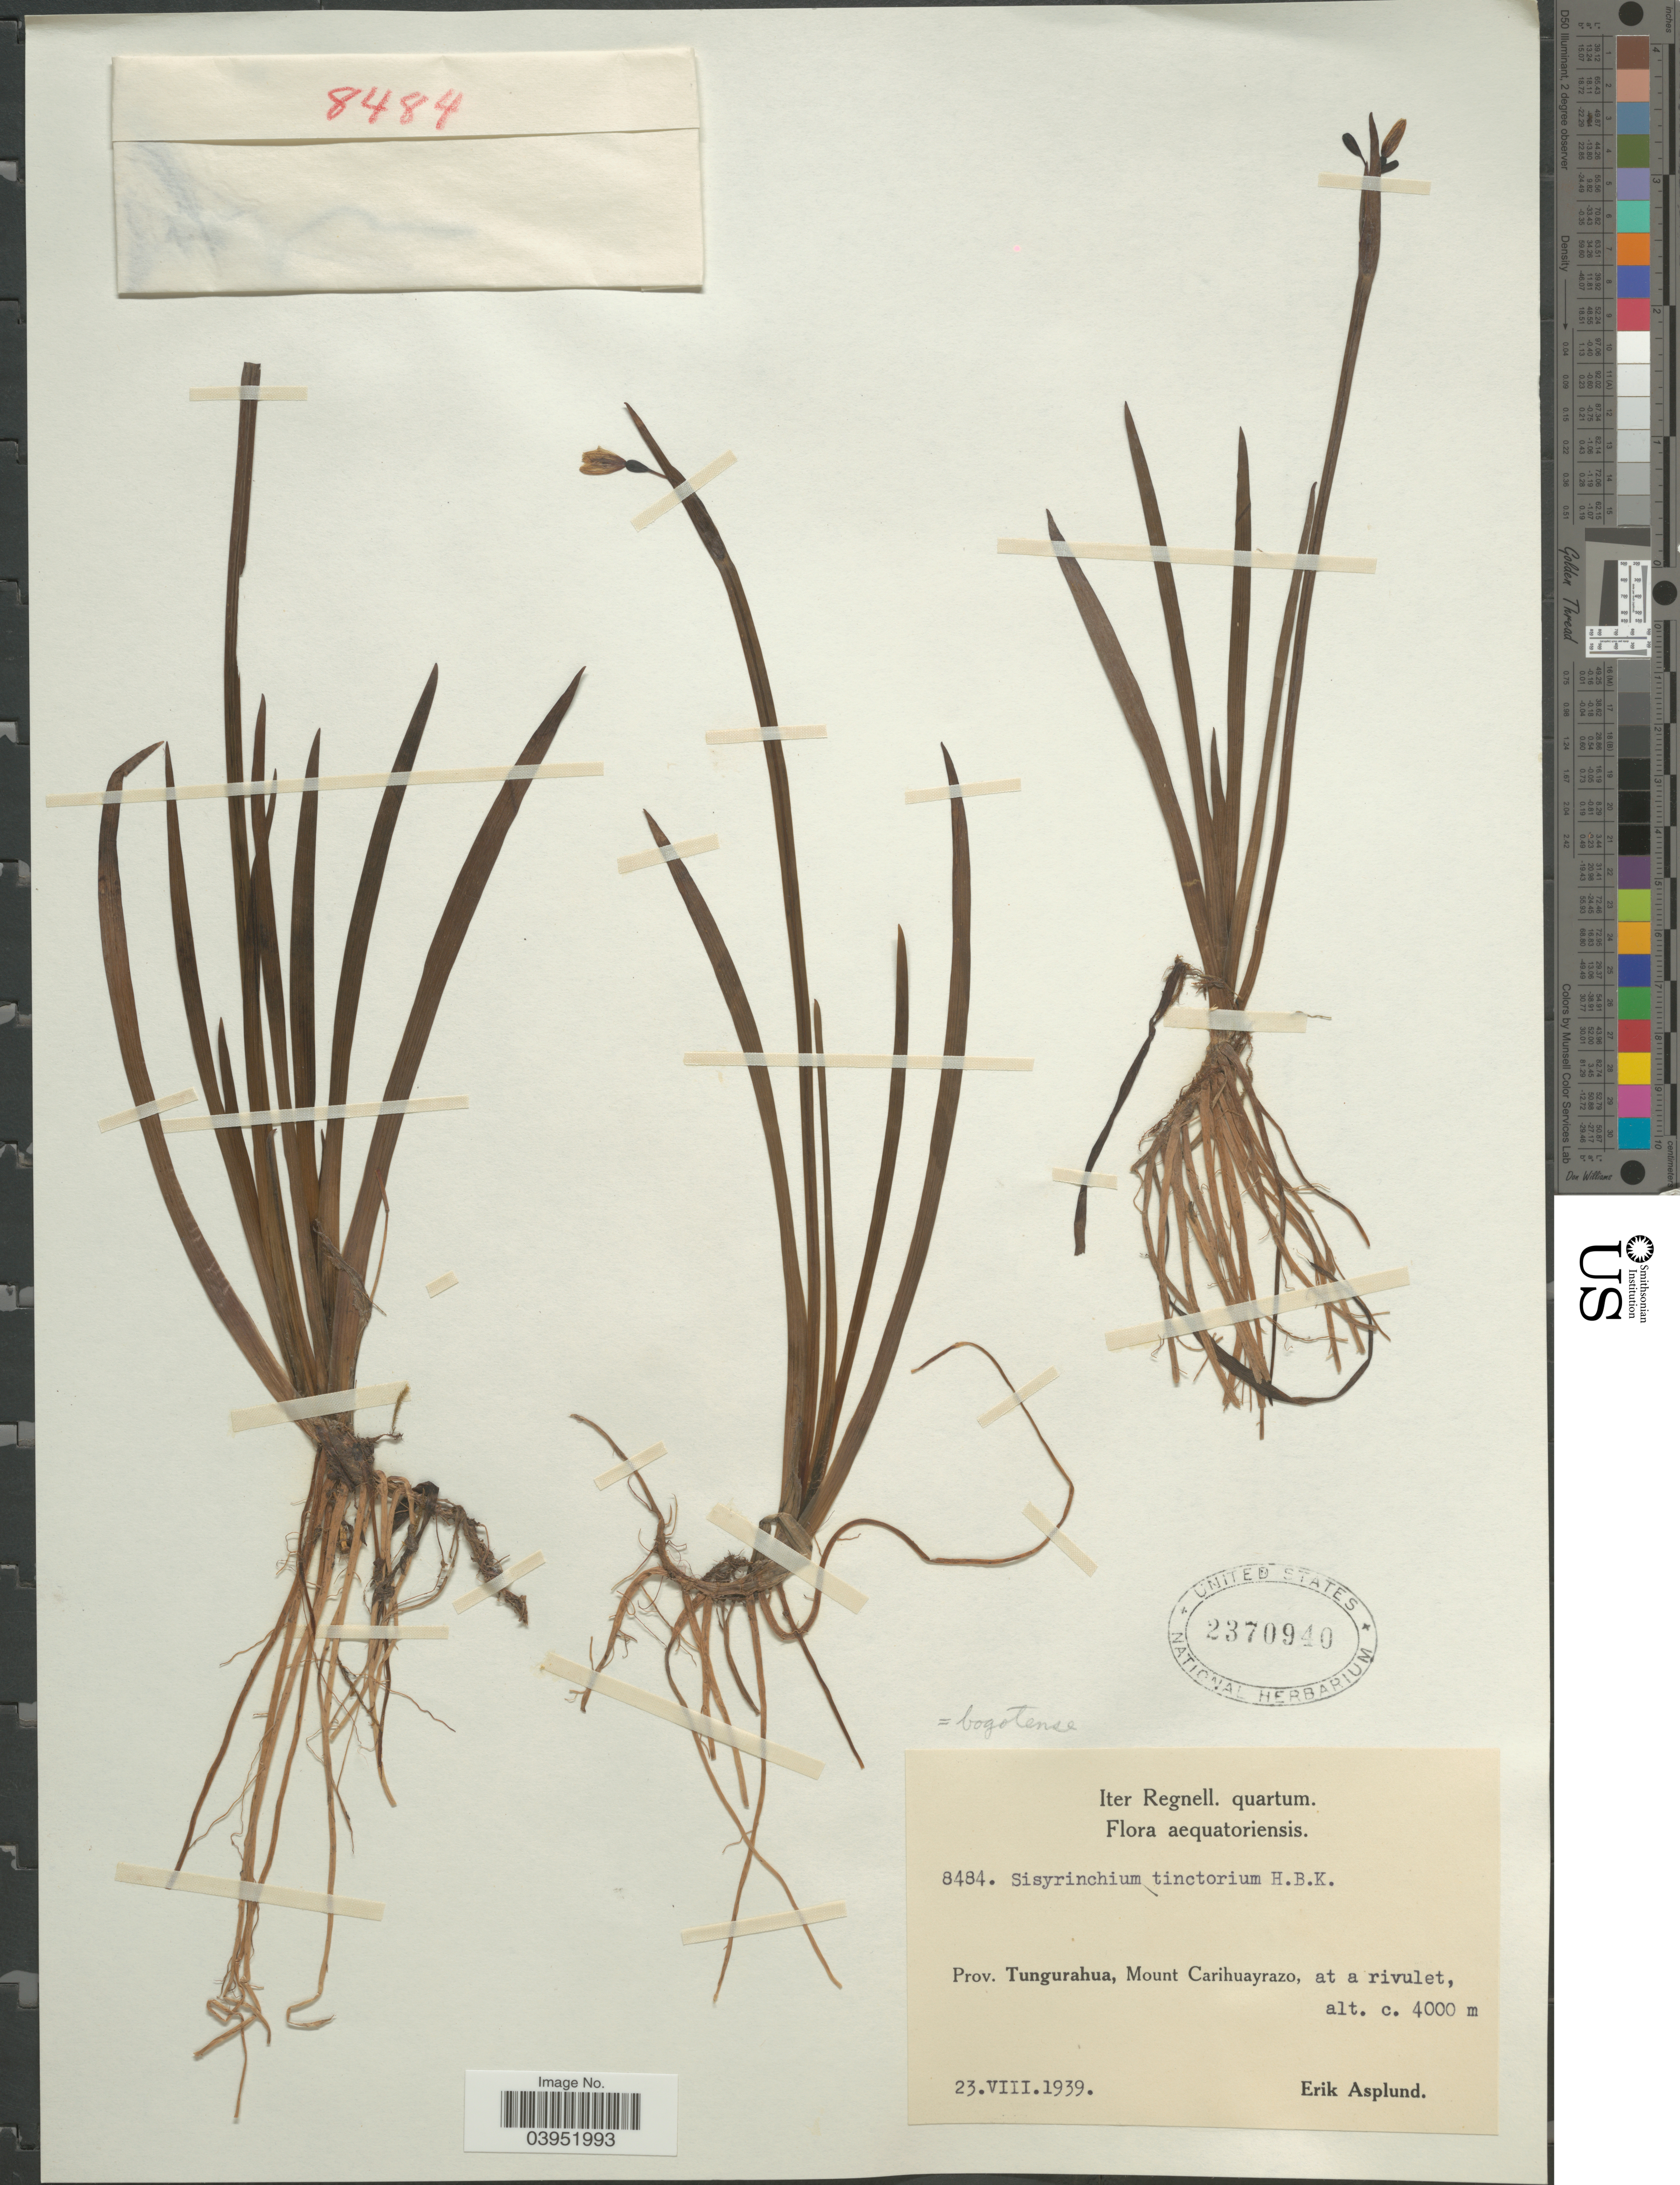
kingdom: Plantae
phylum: Tracheophyta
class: Liliopsida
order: Asparagales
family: Iridaceae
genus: Sisyrinchium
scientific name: Sisyrinchium bogotense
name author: Kunth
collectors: E. Asplund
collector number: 8484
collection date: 1939-08-23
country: Ecuador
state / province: Tungurahua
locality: Mount Carihuayrazo, at a rivulet.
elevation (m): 4000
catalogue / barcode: US 2370940